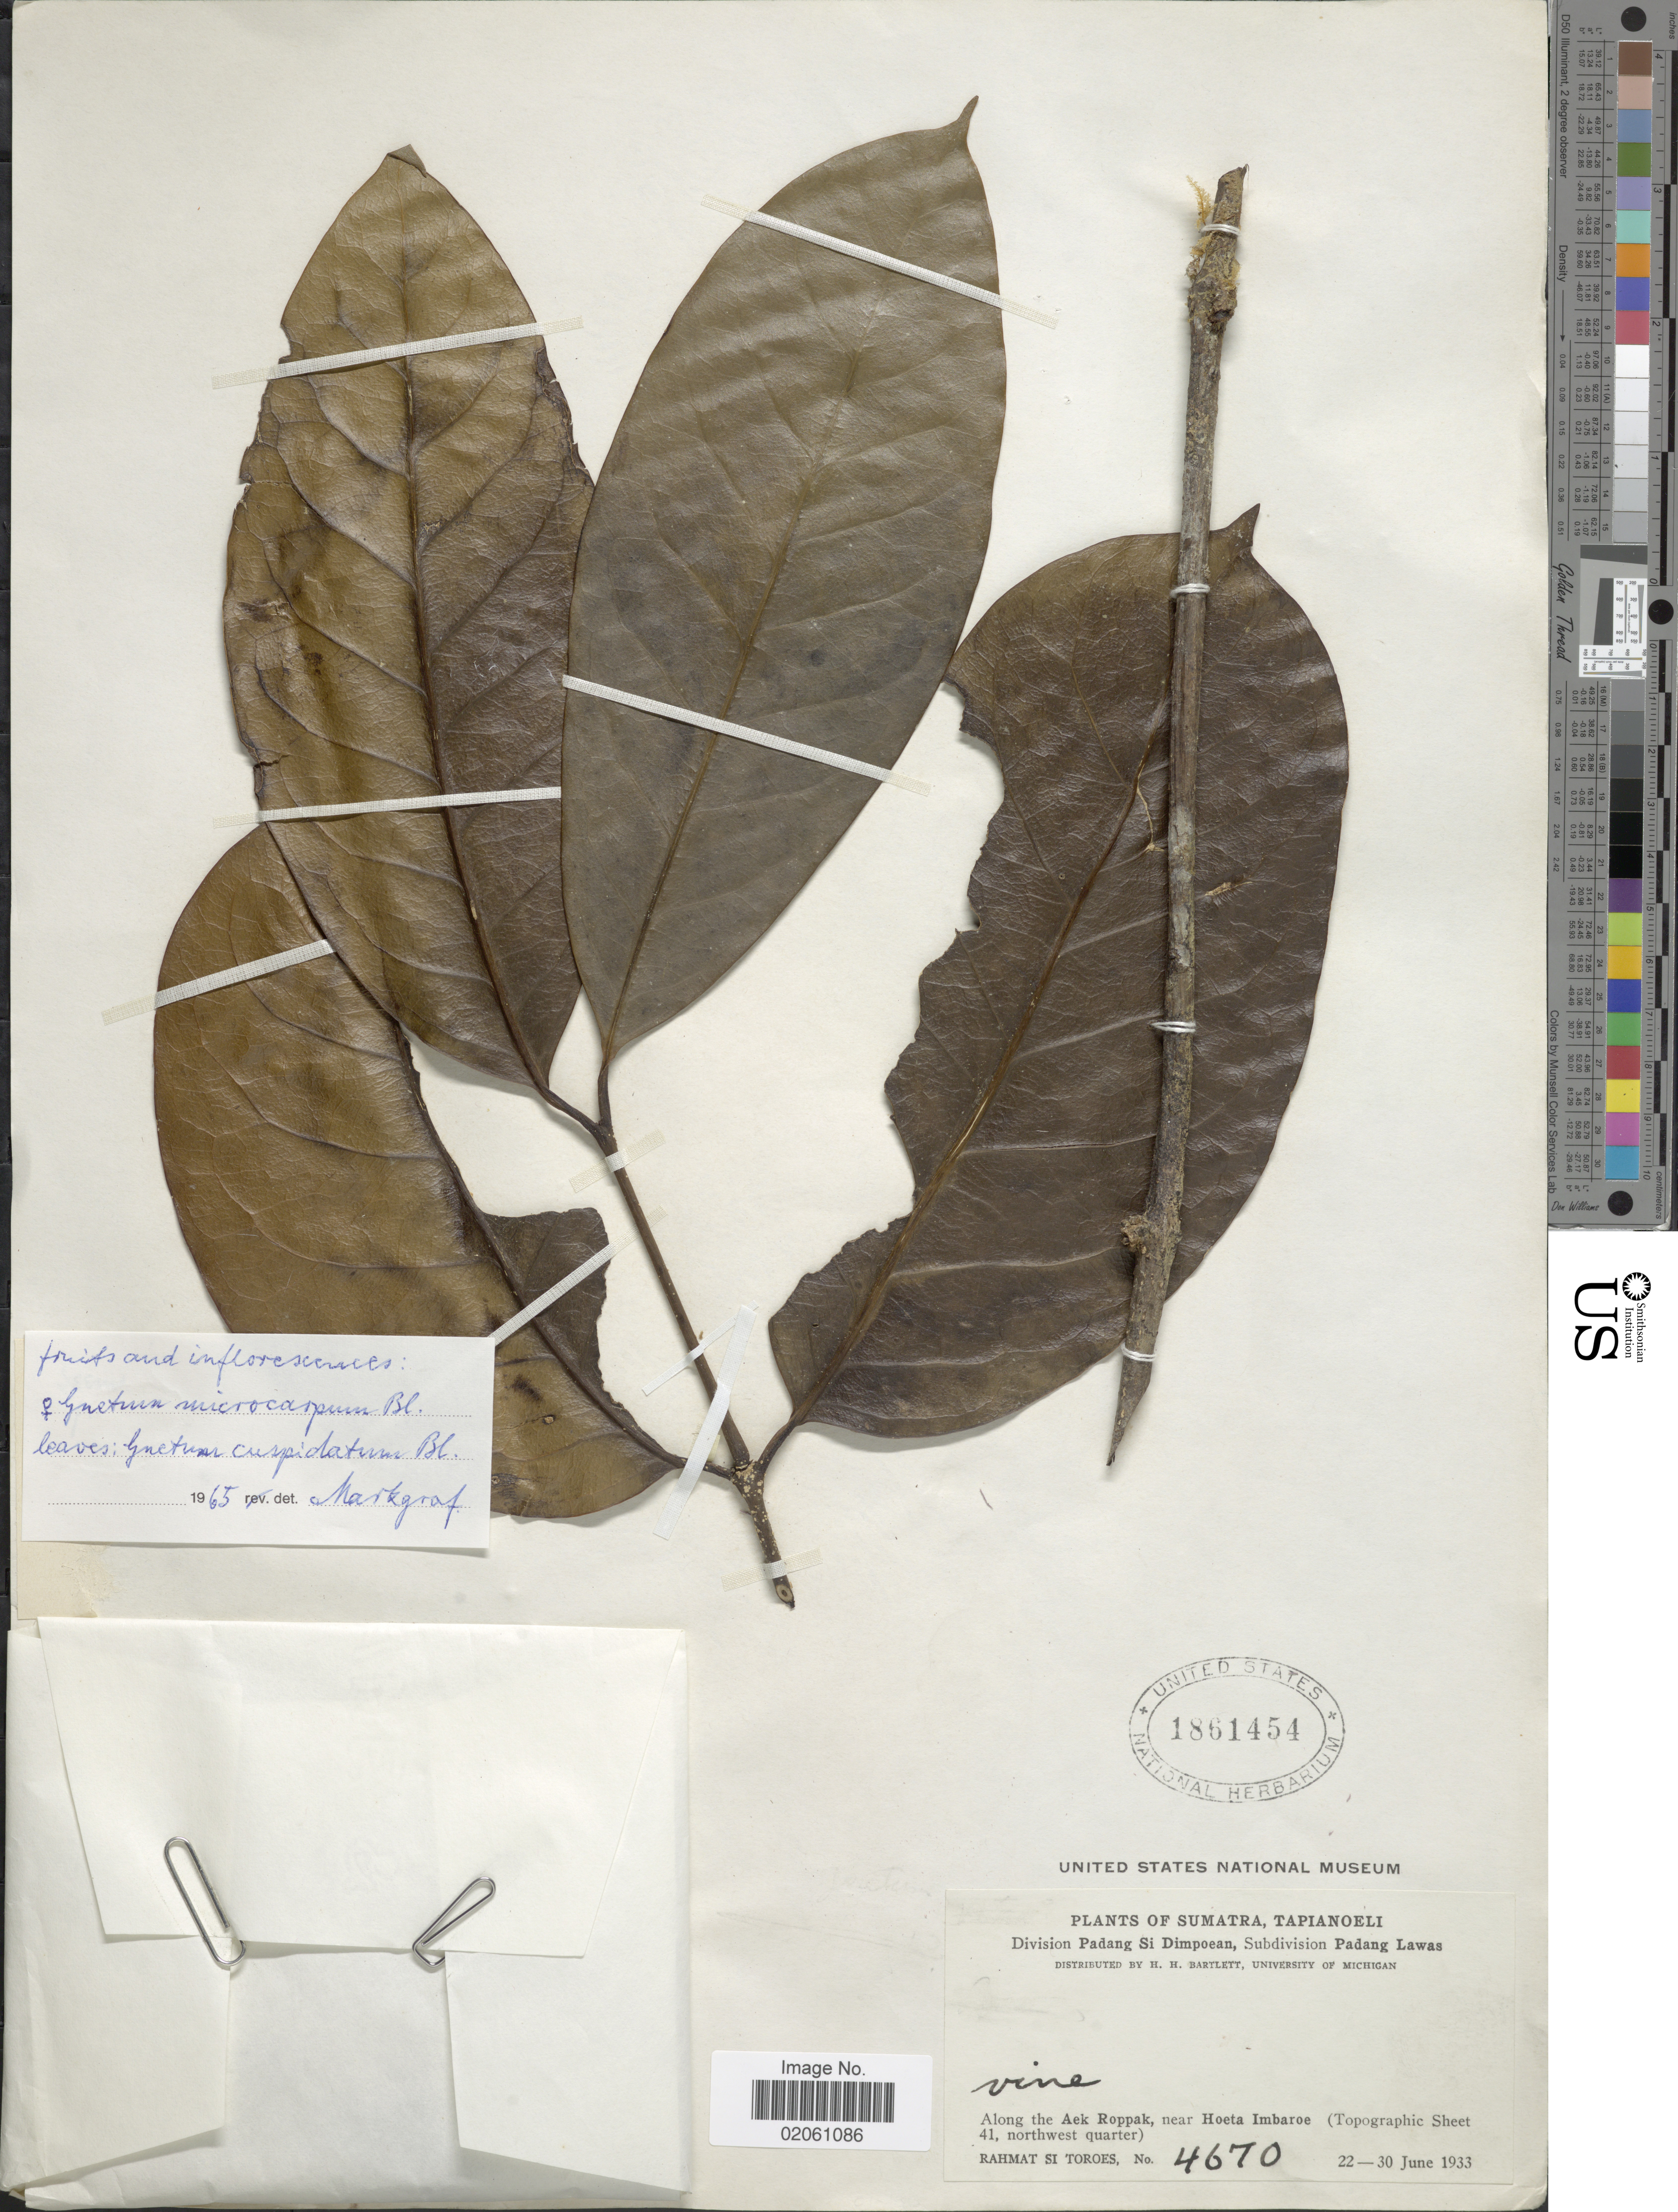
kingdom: Plantae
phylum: Tracheophyta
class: Gnetopsida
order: Gnetales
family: Gnetaceae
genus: Gnetum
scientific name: Gnetum microcarpum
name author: Blume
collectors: Rahmat Si Boeea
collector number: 4670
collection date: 1933-06-22/1933-06-30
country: Indonesia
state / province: Sumatra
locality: Tapianoeli. Division Padang Si Dimpoean, Subdivision Padang Lawas. Along the Aek Roppak, near Hoeta Imbaroe (Topographic Sheet 41, northwest quarter)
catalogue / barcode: US 1861454